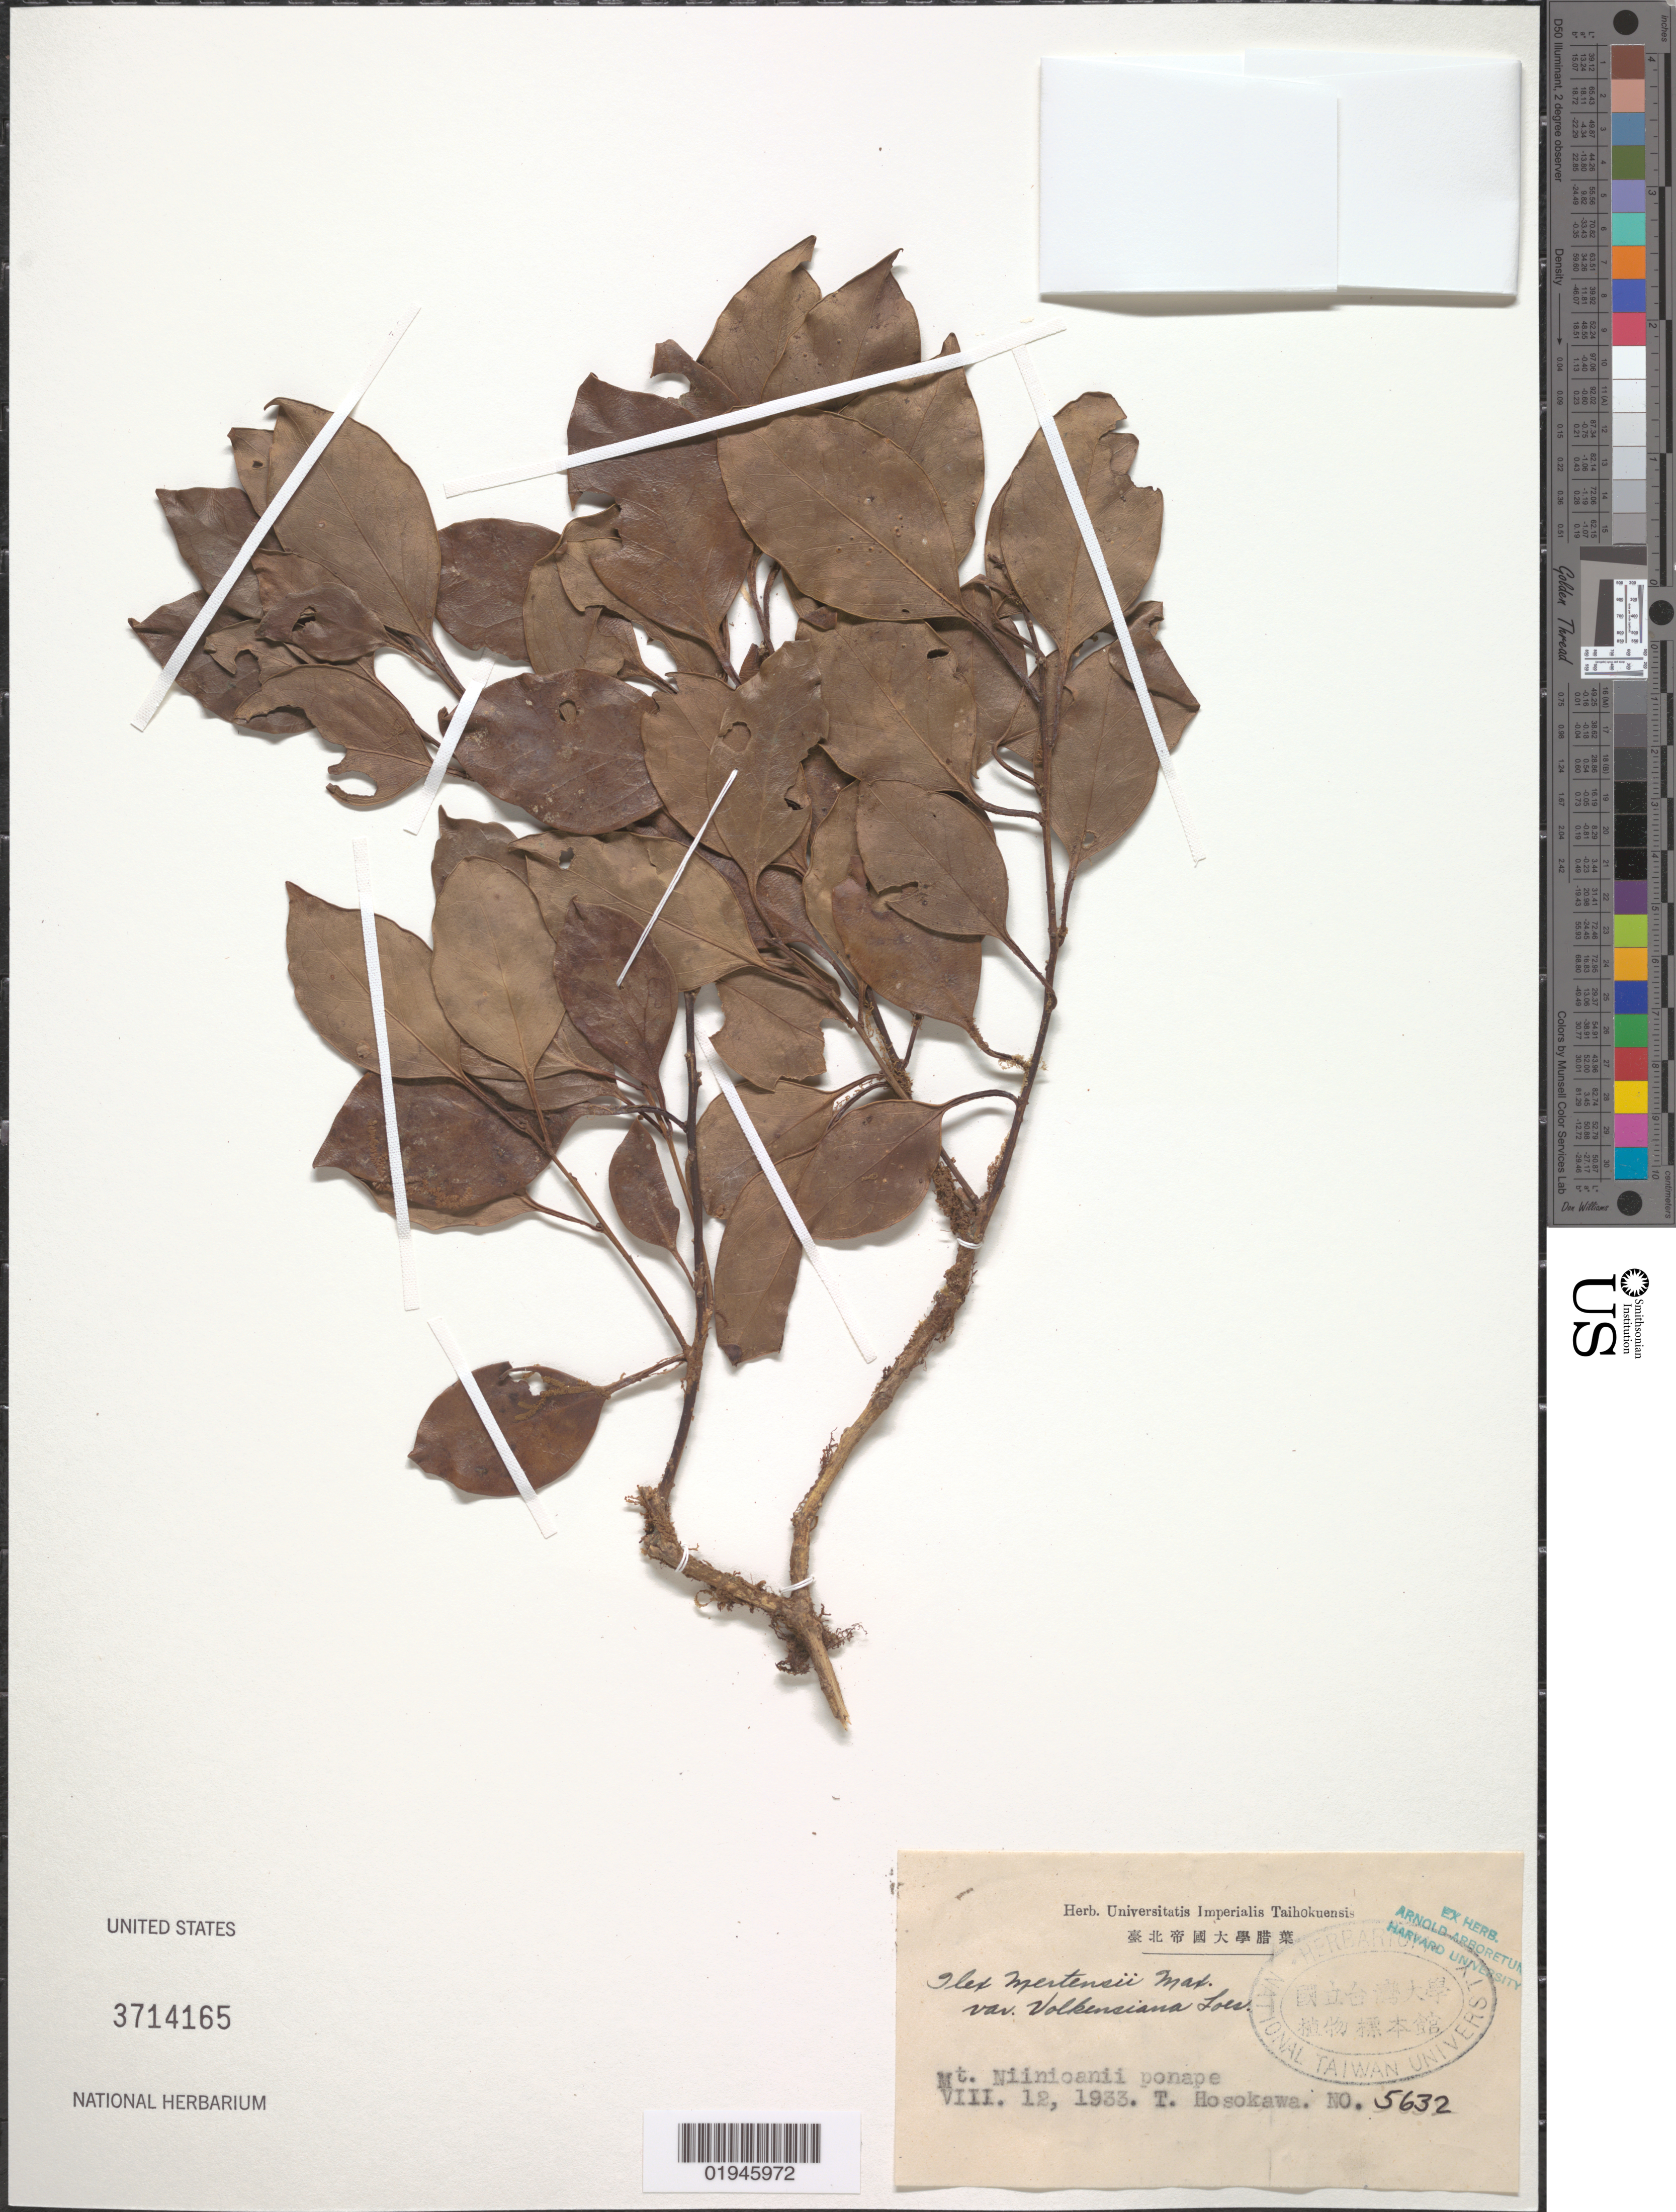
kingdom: Plantae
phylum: Tracheophyta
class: Magnoliopsida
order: Aquifoliales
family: Aquifoliaceae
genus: Ilex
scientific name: Ilex volkensiana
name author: (Loes.) Kaneh. & Hatus.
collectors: T. Hosokawa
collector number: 5632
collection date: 1933-08-12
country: Micronesia, Federated States of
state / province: Pohnpei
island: Pohnpei [Ponape]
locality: Mt. Niinioanii, Ponape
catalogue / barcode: US 3714165